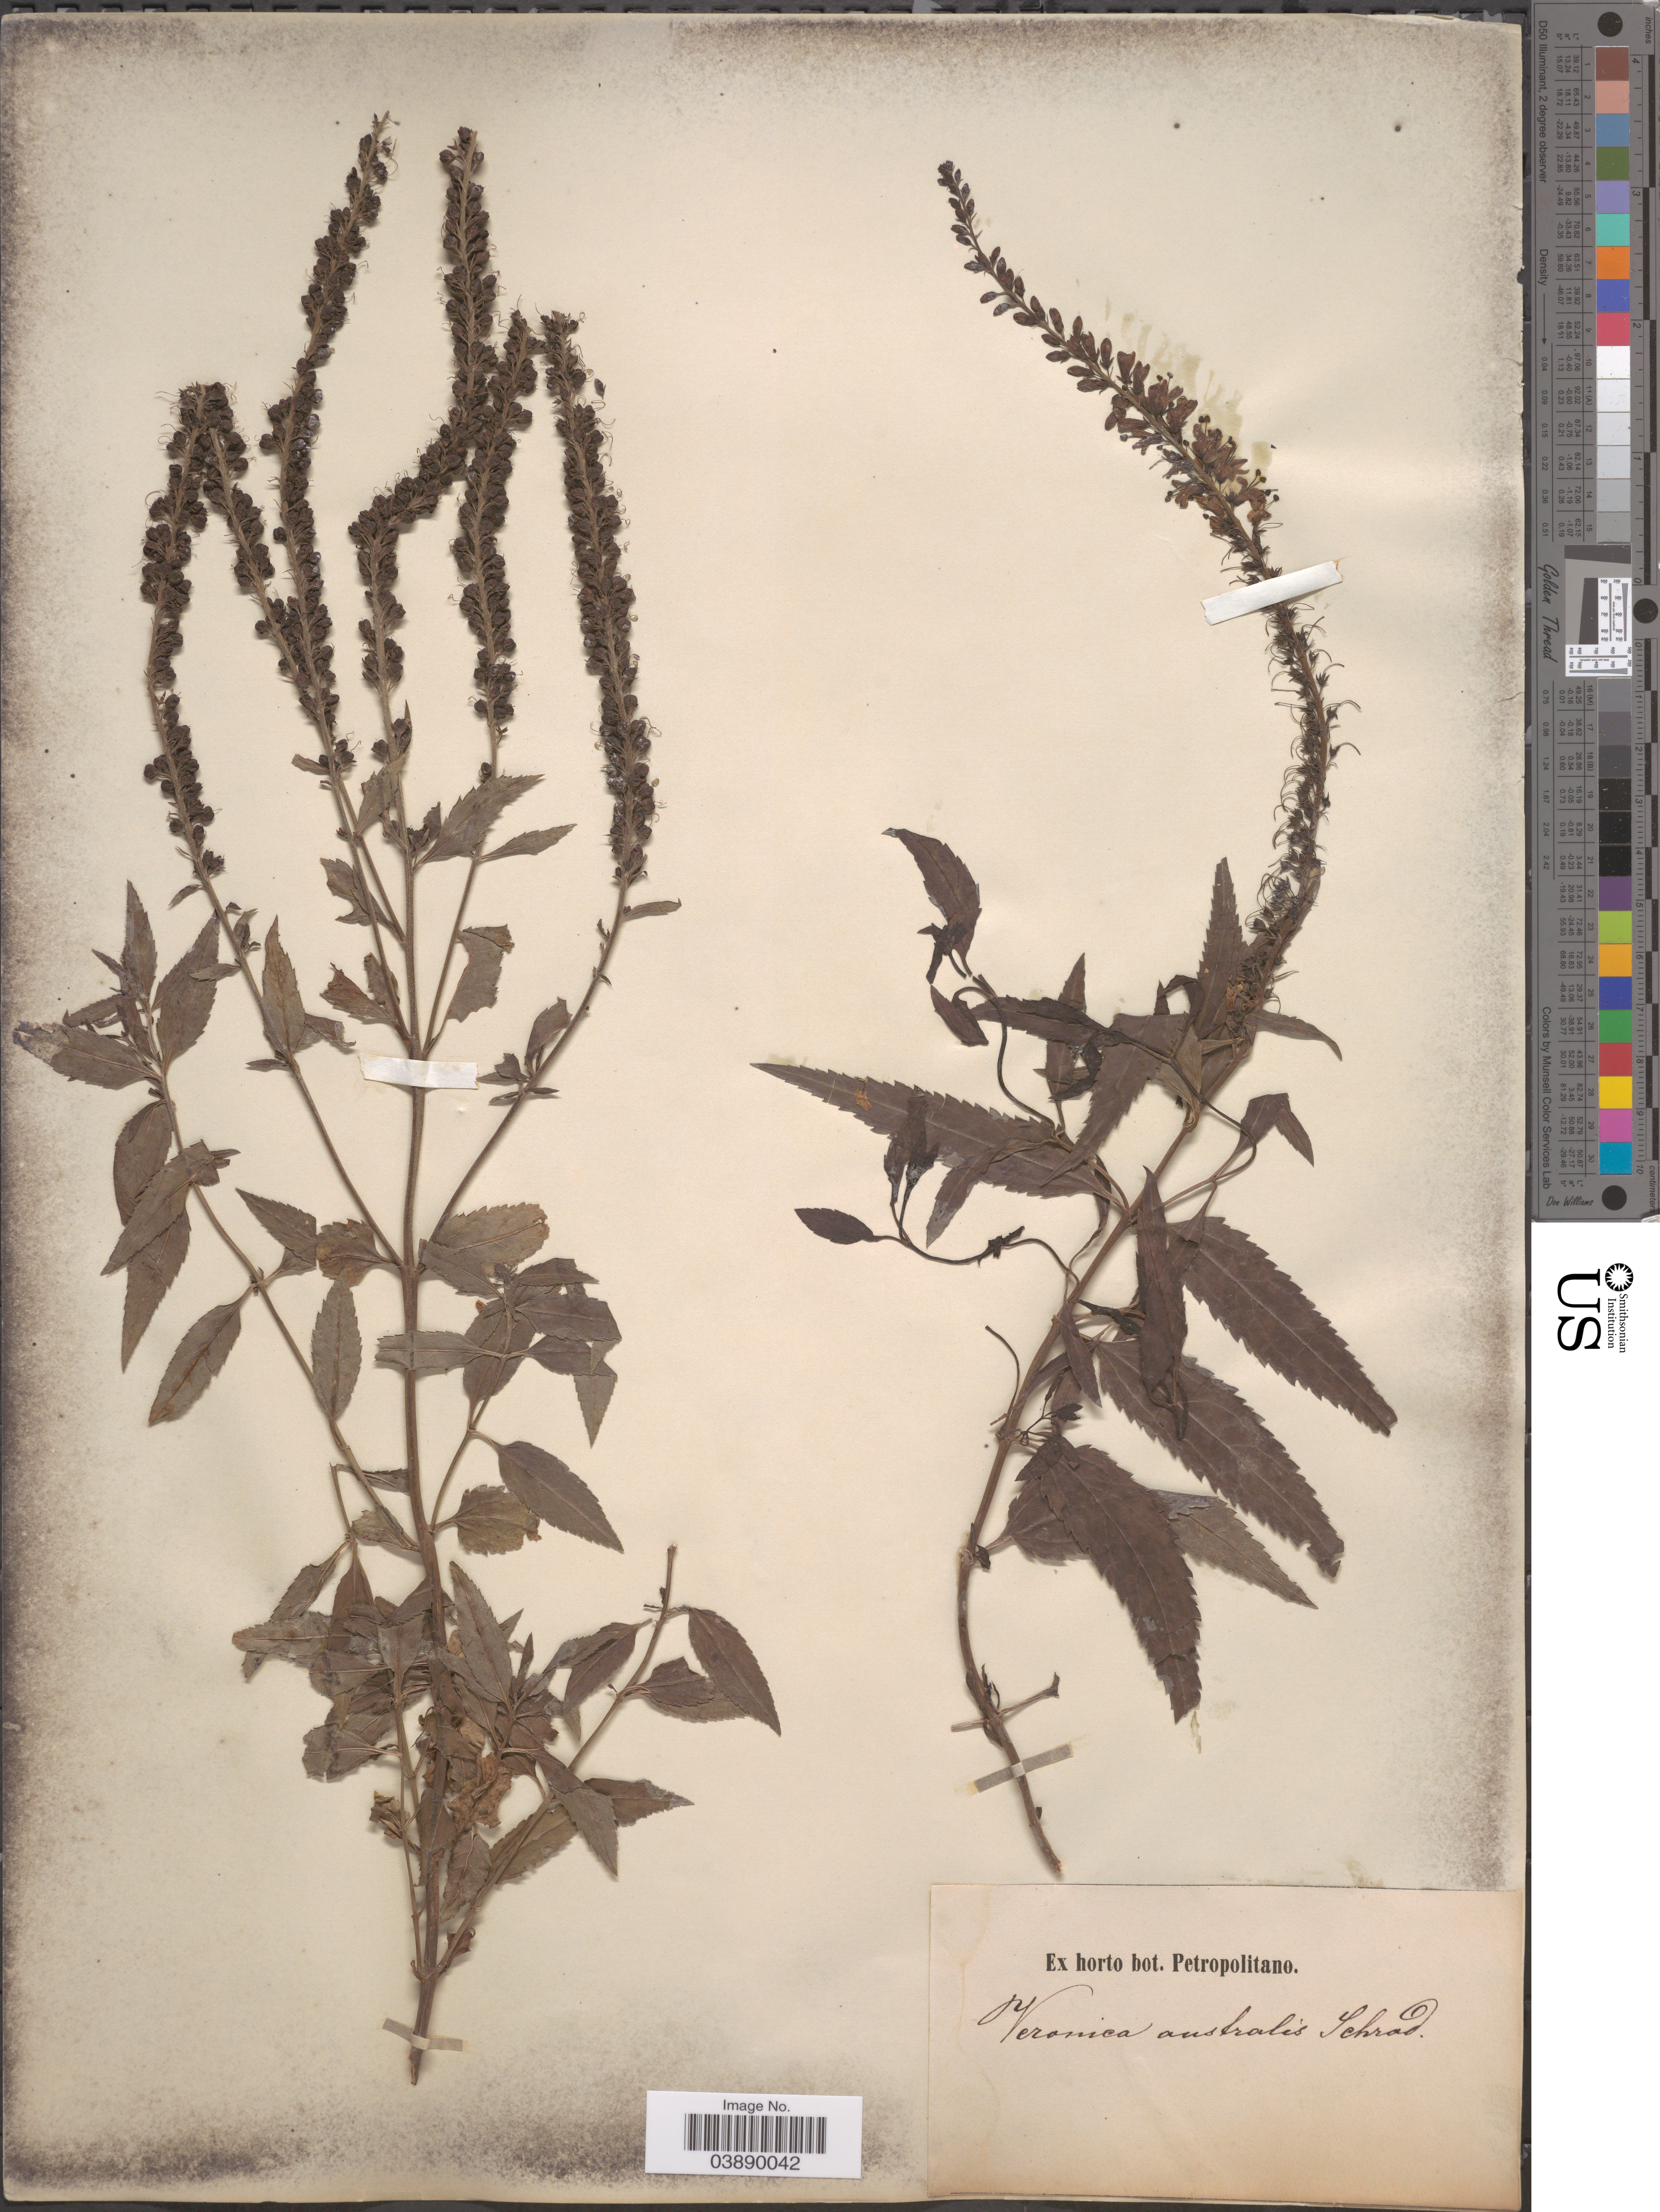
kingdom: Plantae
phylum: Tracheophyta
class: Magnoliopsida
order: Lamiales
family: Plantaginaceae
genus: Veronica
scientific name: Veronica australis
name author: Schrad.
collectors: ex Horto Bot. Petropolitano